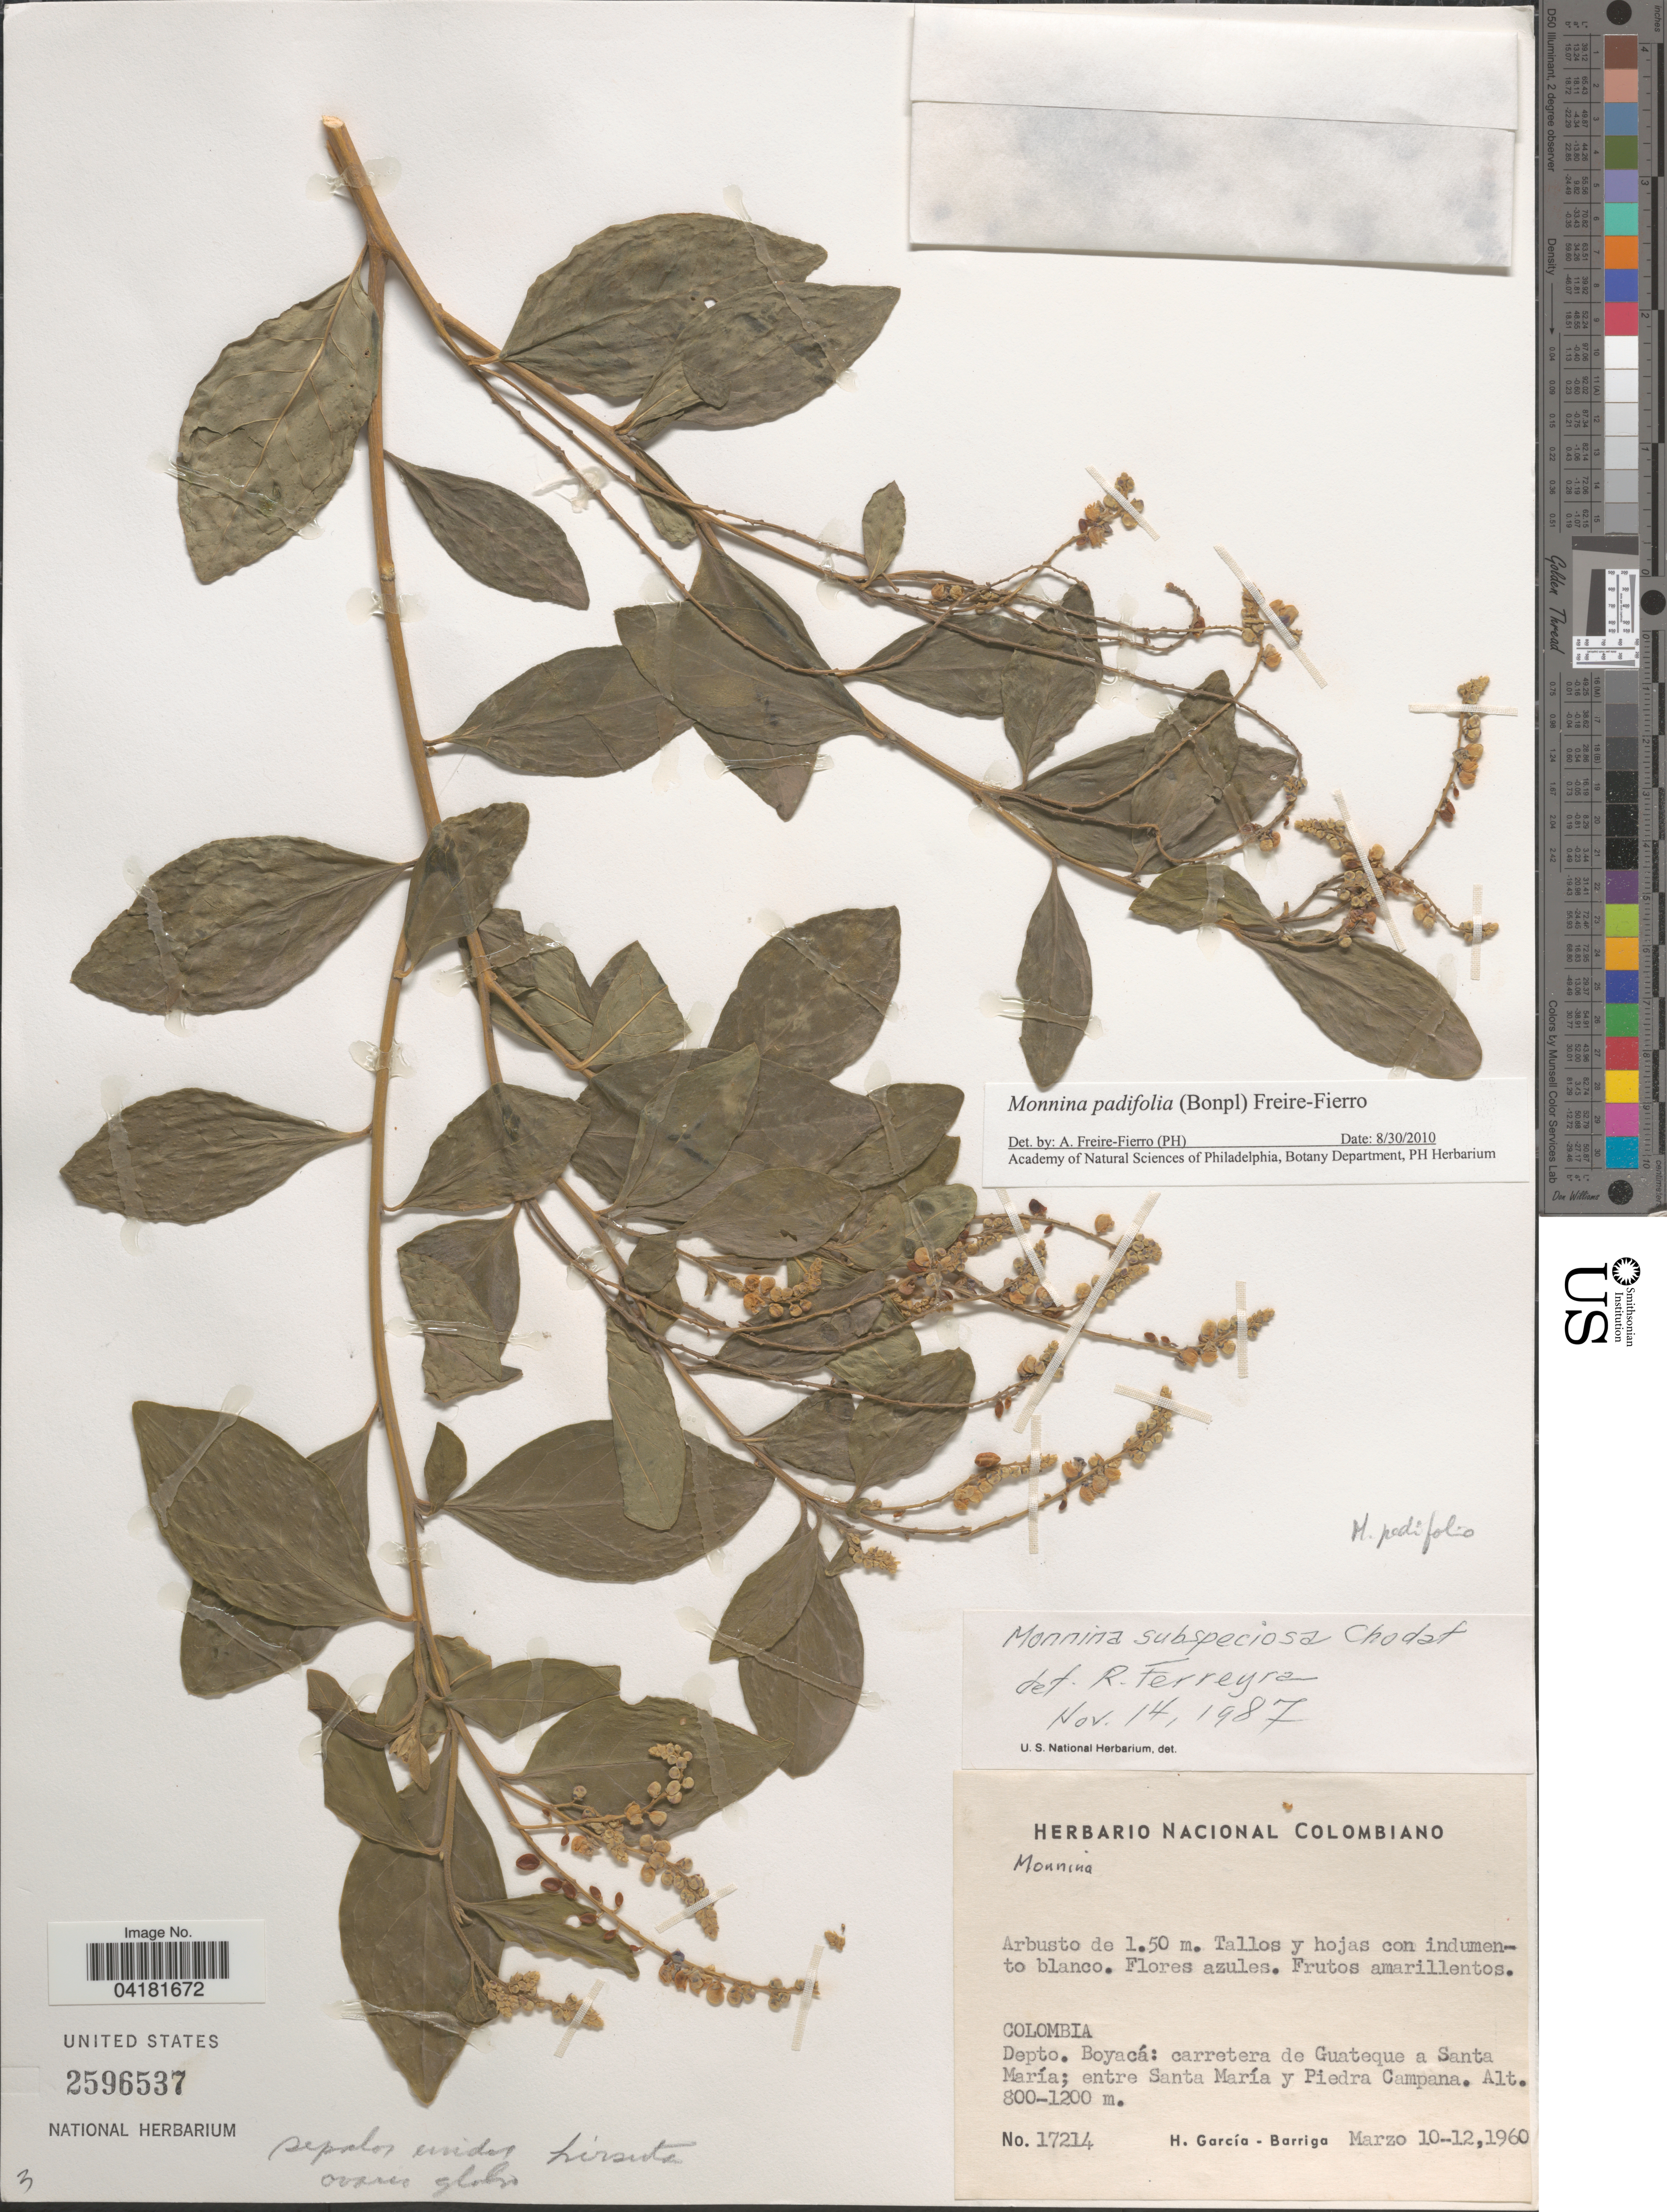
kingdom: Plantae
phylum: Tracheophyta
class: Magnoliopsida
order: Fabales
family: Polygalaceae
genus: Monnina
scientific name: Monnina padifolia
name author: (Bonpl.) Freire-Fierro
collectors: H. García Barriga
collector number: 17214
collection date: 1960-03-10/1960-03-12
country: Colombia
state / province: Boyacá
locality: Depto. Boyacá: carretera de Guateque a Santa María; entre Santa María y Piedra Campana.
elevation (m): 800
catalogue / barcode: US 2596537